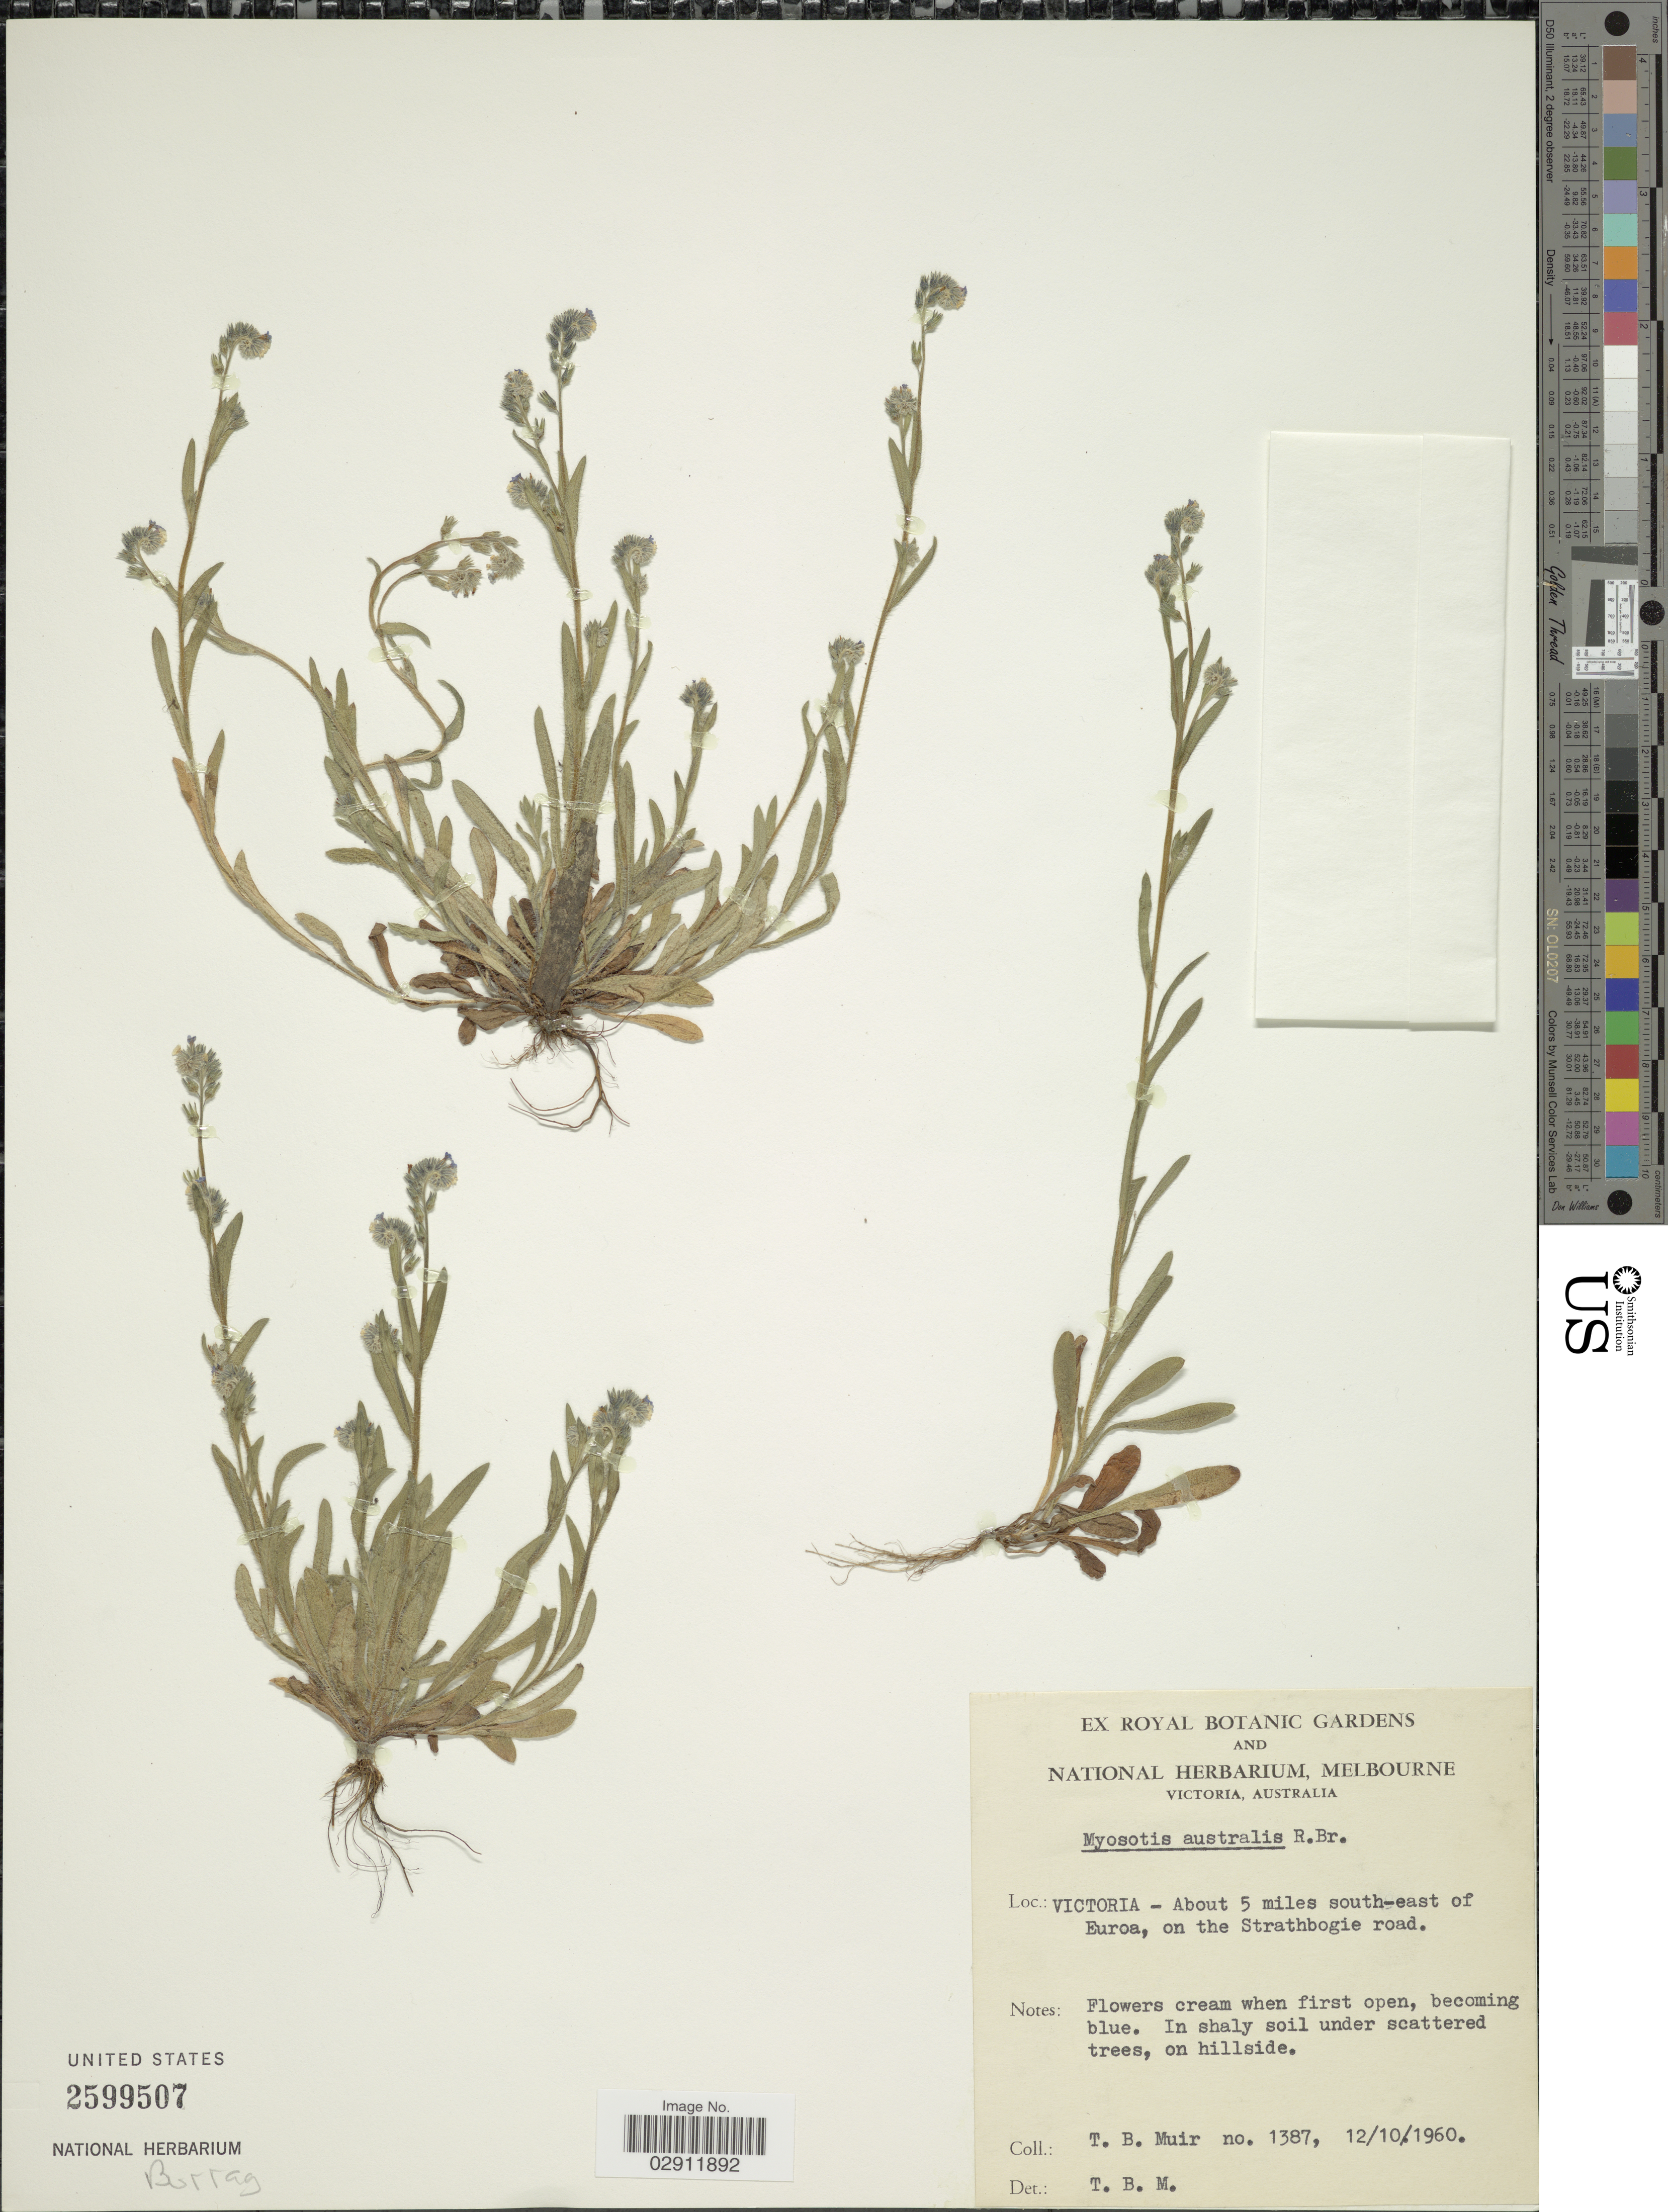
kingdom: Plantae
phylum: Tracheophyta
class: Magnoliopsida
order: Boraginales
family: Boraginaceae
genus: Myosotis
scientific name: Myosotis australis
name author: R. Br.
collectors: T. Muir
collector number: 1387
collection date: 1960-10-12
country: Australia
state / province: Victoria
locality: Victoria- About 5 miles south-east of Eurora, on the Strathbogie road.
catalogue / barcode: US 2599507